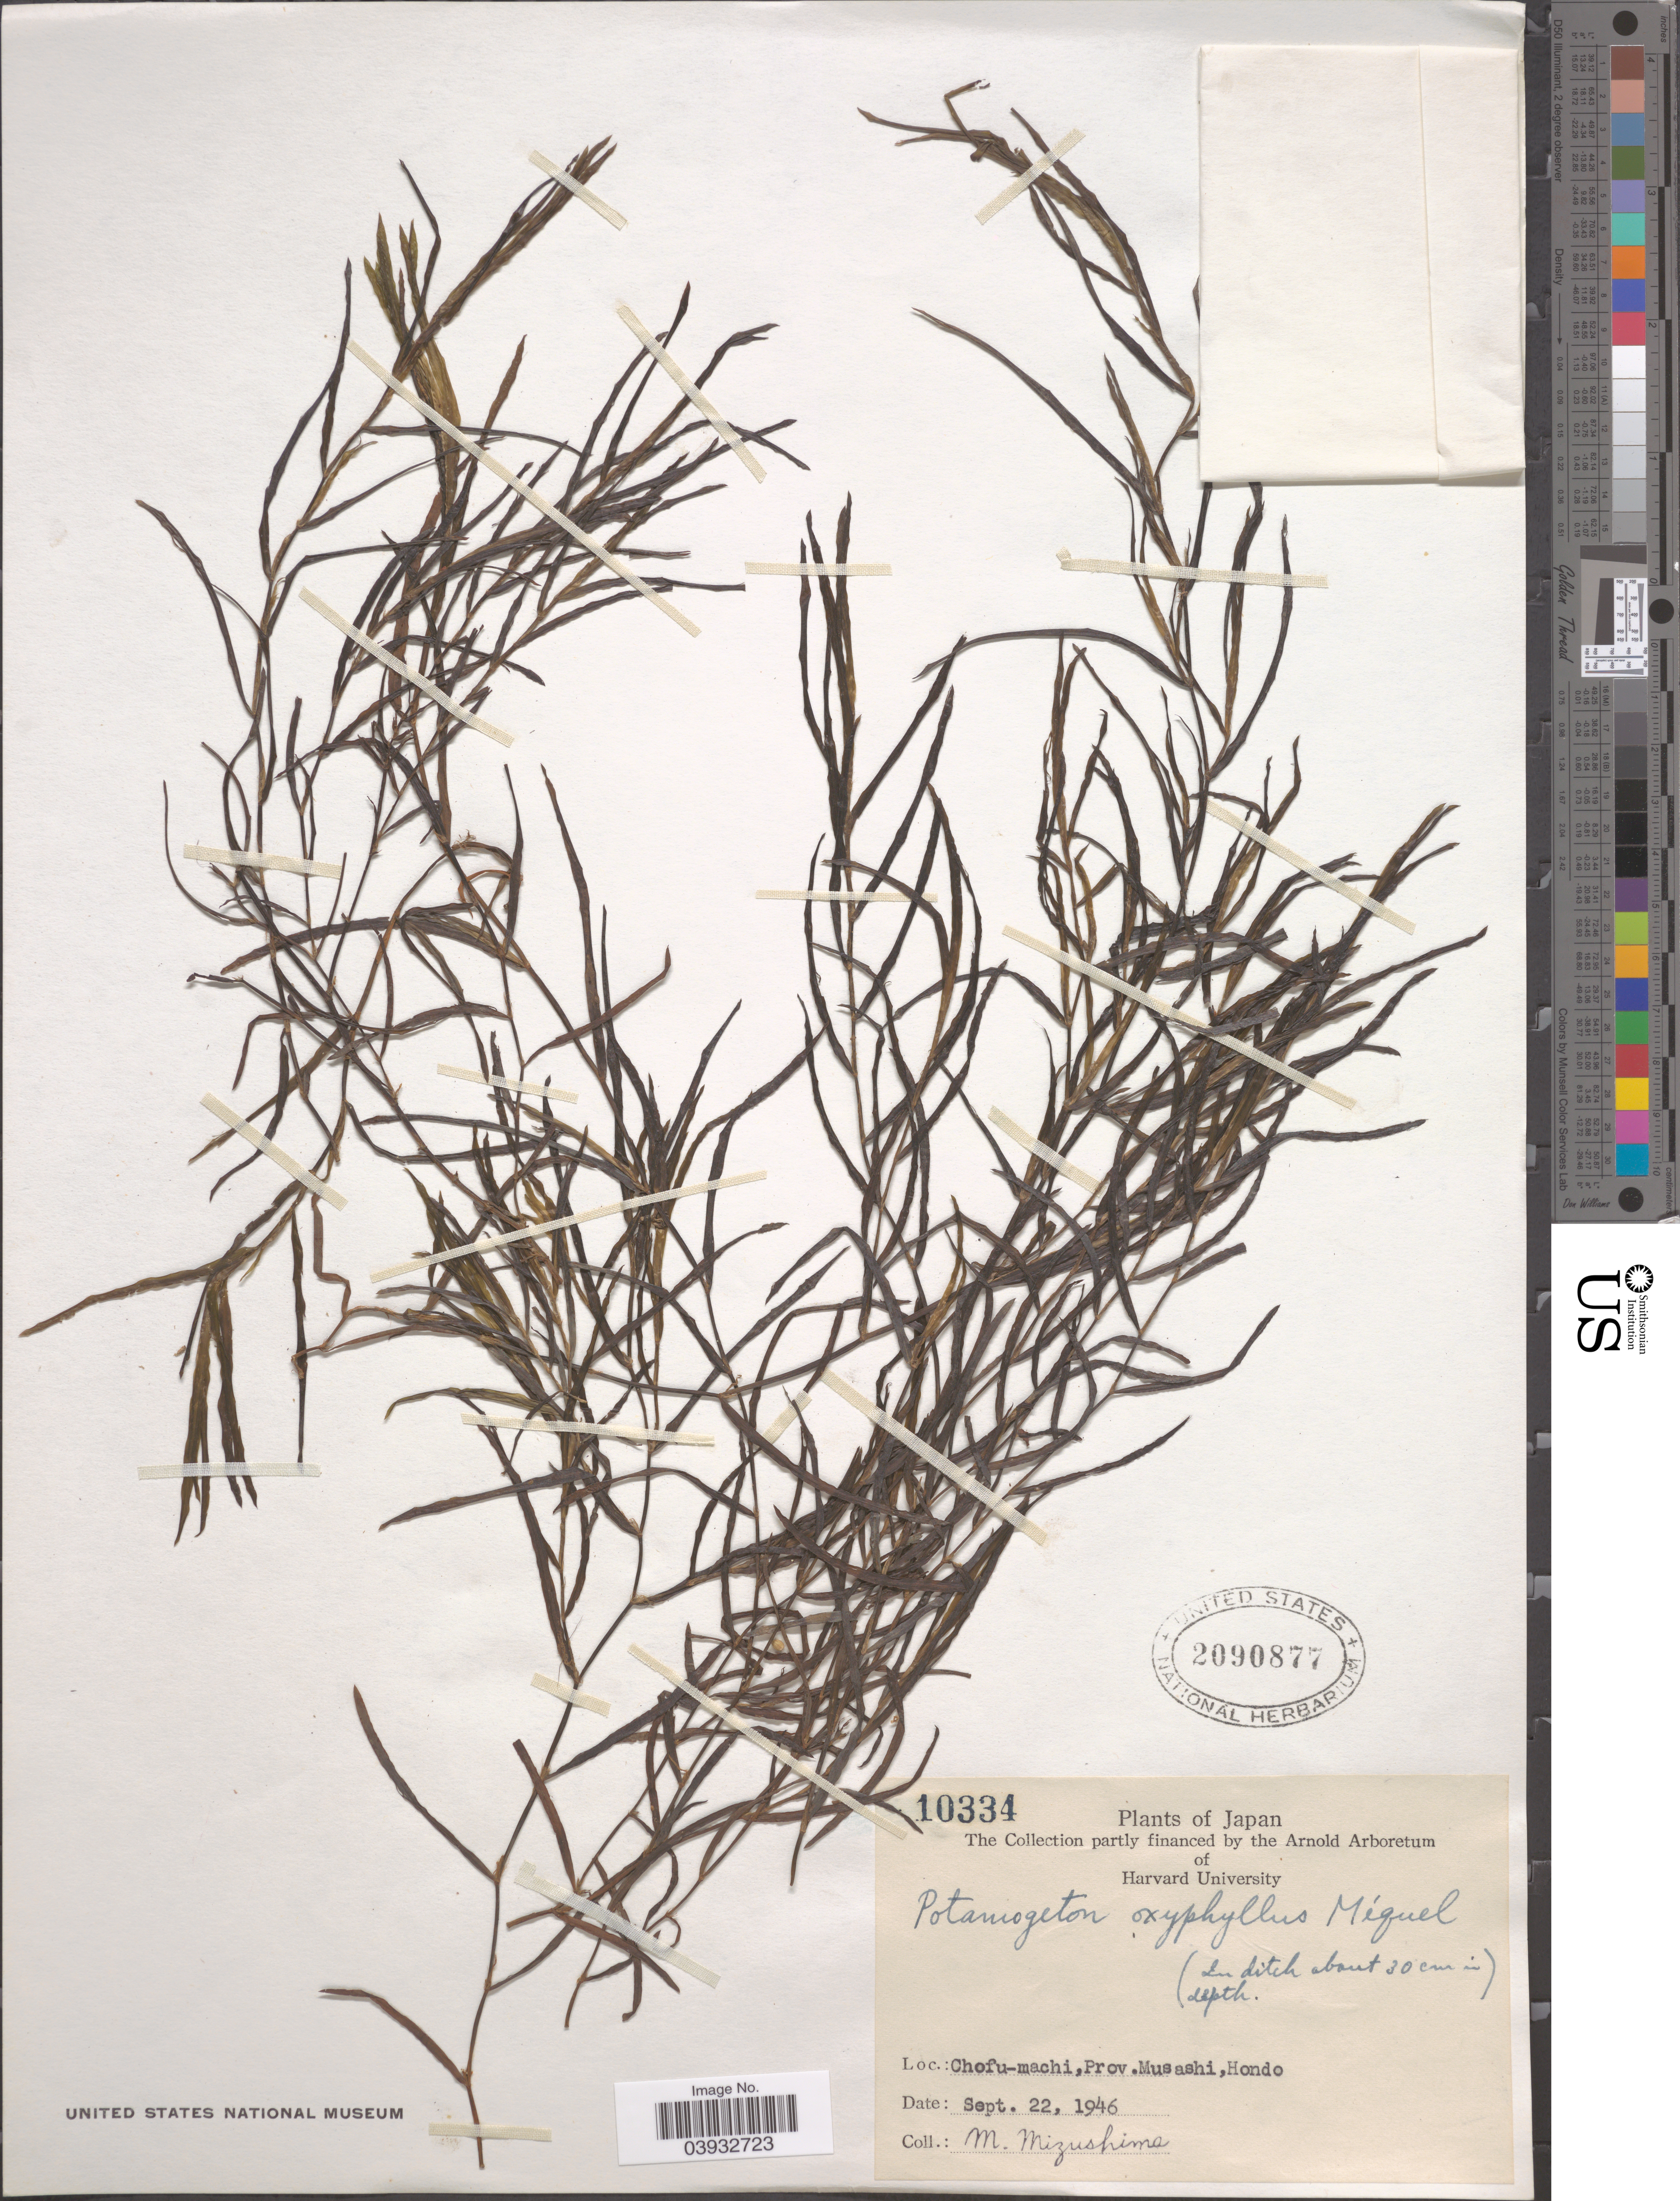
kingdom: Plantae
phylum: Tracheophyta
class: Liliopsida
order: Alismatales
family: Potamogetonaceae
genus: Potamogeton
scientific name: Potamogeton oxyphyllus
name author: Miq.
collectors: M. Mizushima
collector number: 10334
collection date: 1946-09-22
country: Japan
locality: Chofu-machi, Prov. Musashi, Hondo.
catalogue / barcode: US 2090877